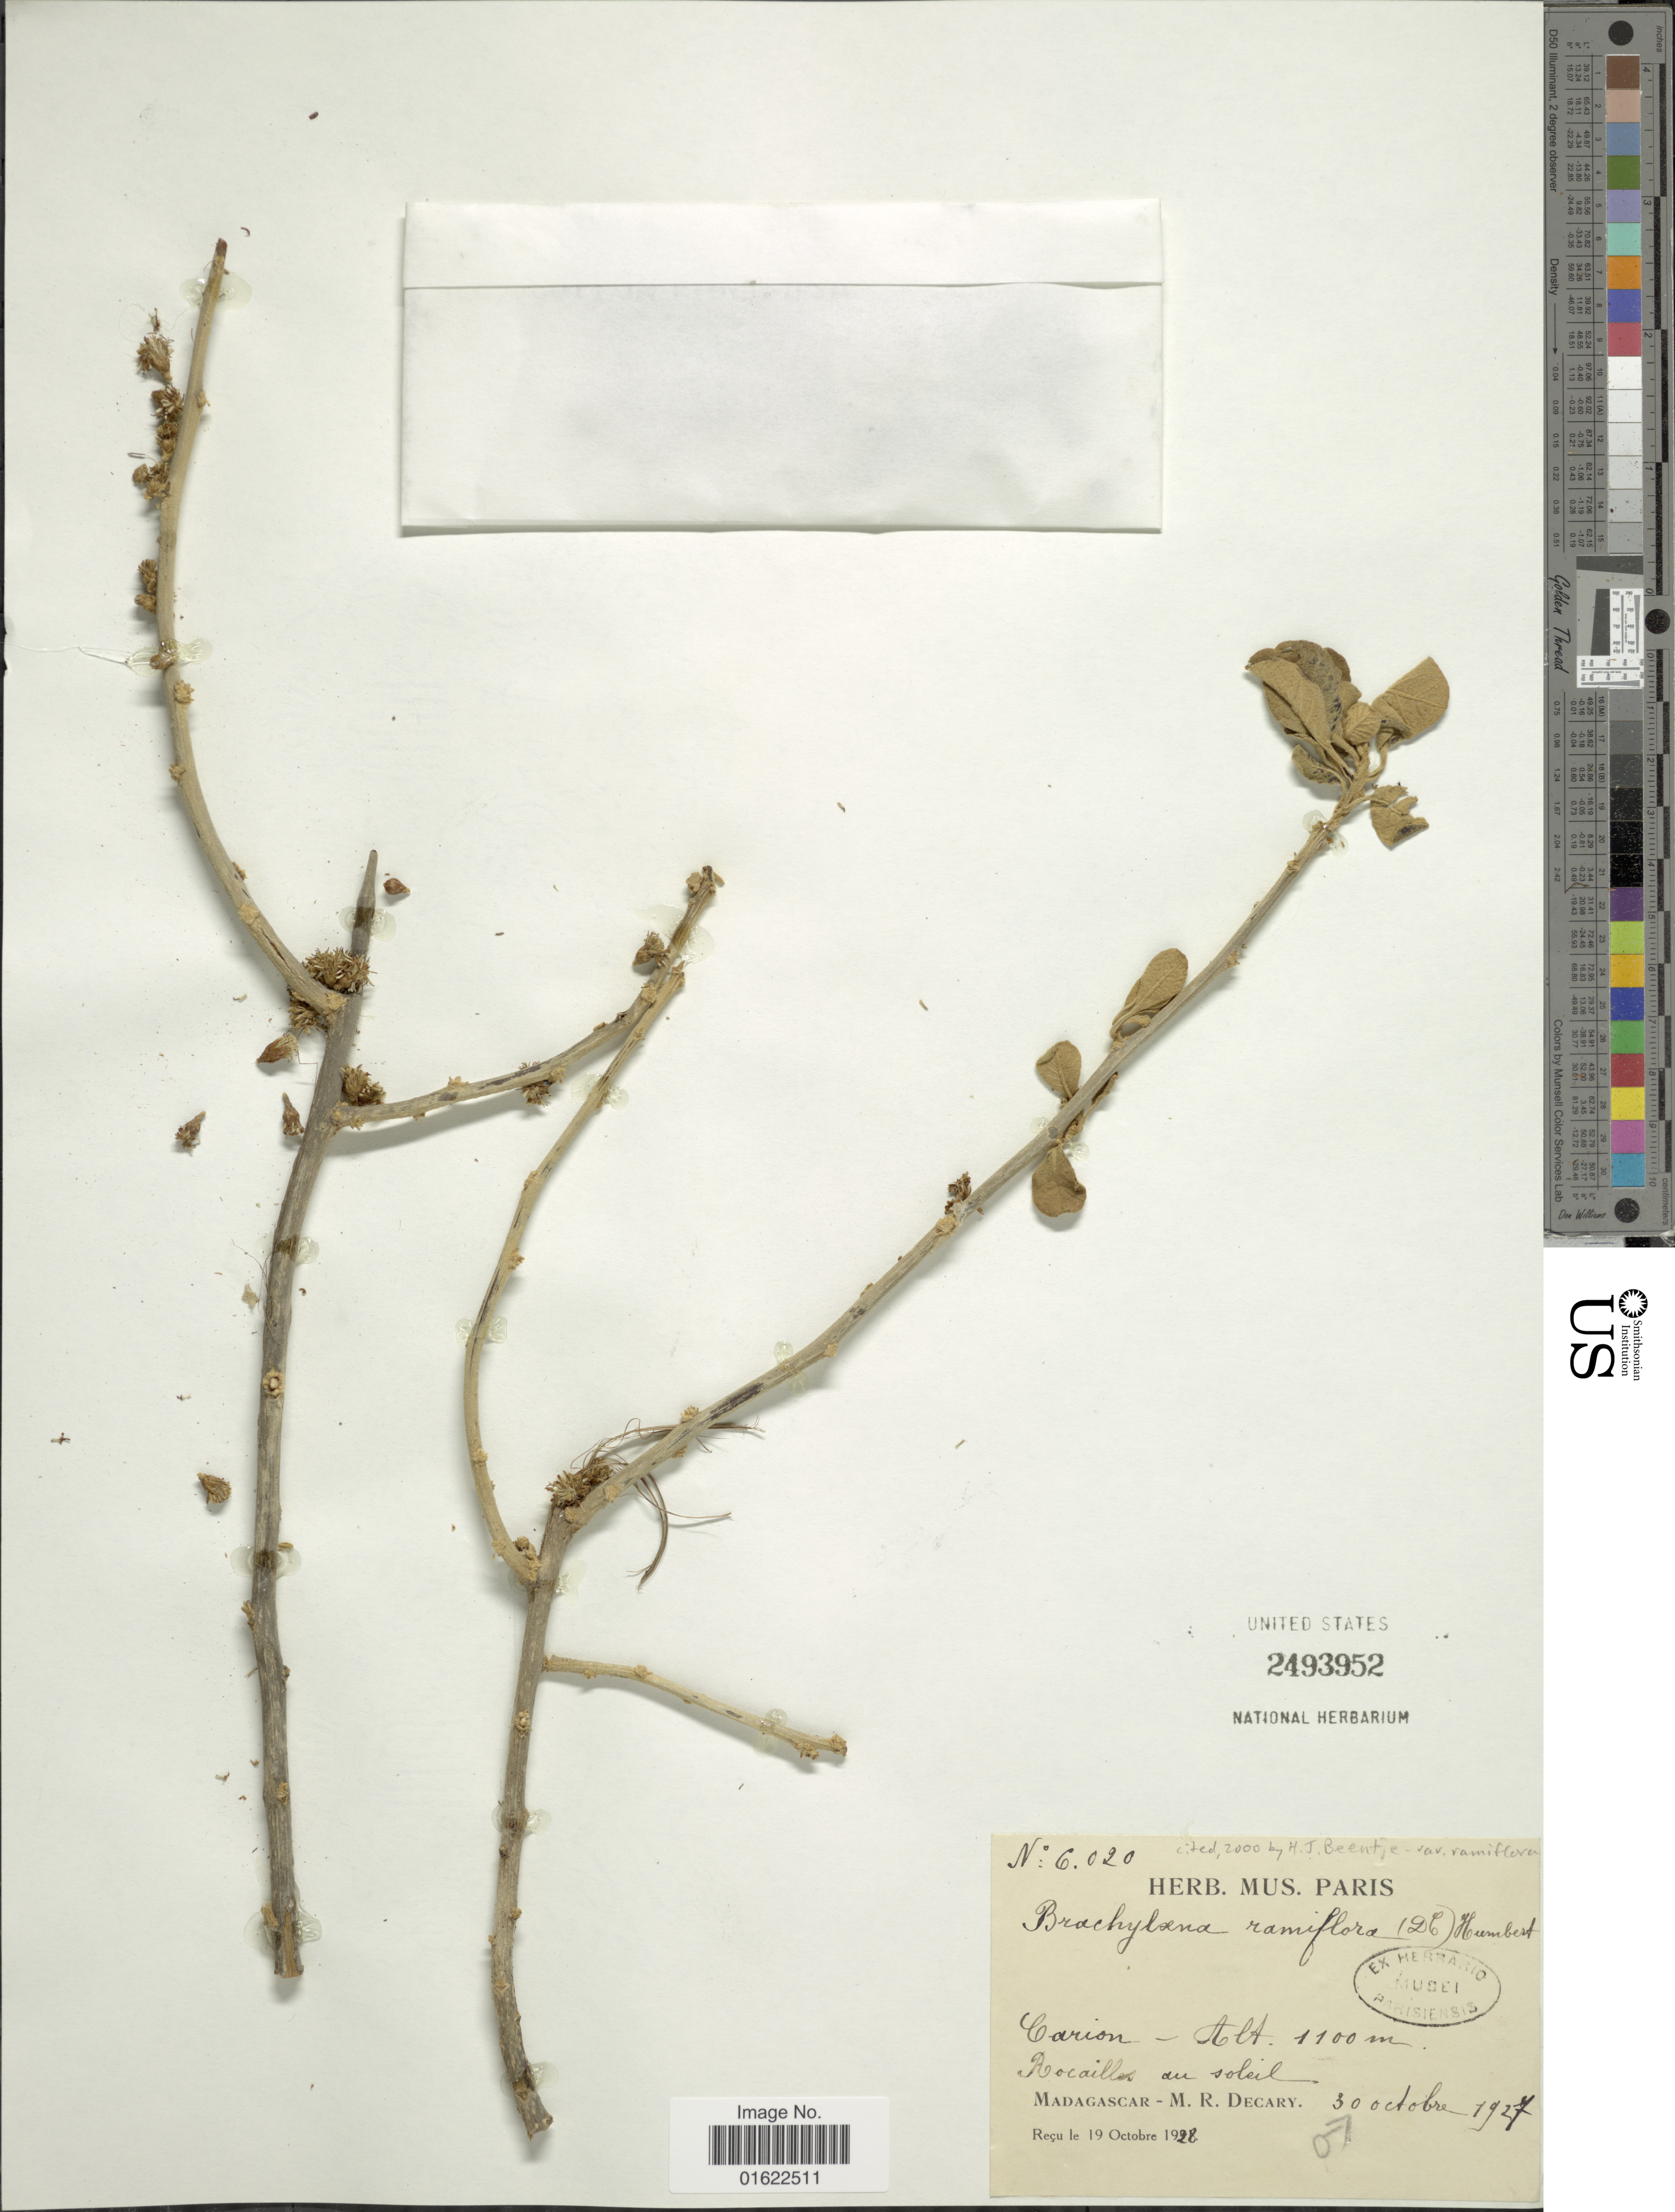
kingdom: Plantae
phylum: Tracheophyta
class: Magnoliopsida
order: Asterales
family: Asteraceae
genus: Brachylaena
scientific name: Brachylaena ramiflora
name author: (DC.) Humbert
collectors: R. Decary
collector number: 6020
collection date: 1927-10-30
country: Madagascar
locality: Carion, Rocailles du soleil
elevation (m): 1100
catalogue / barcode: US 2493952